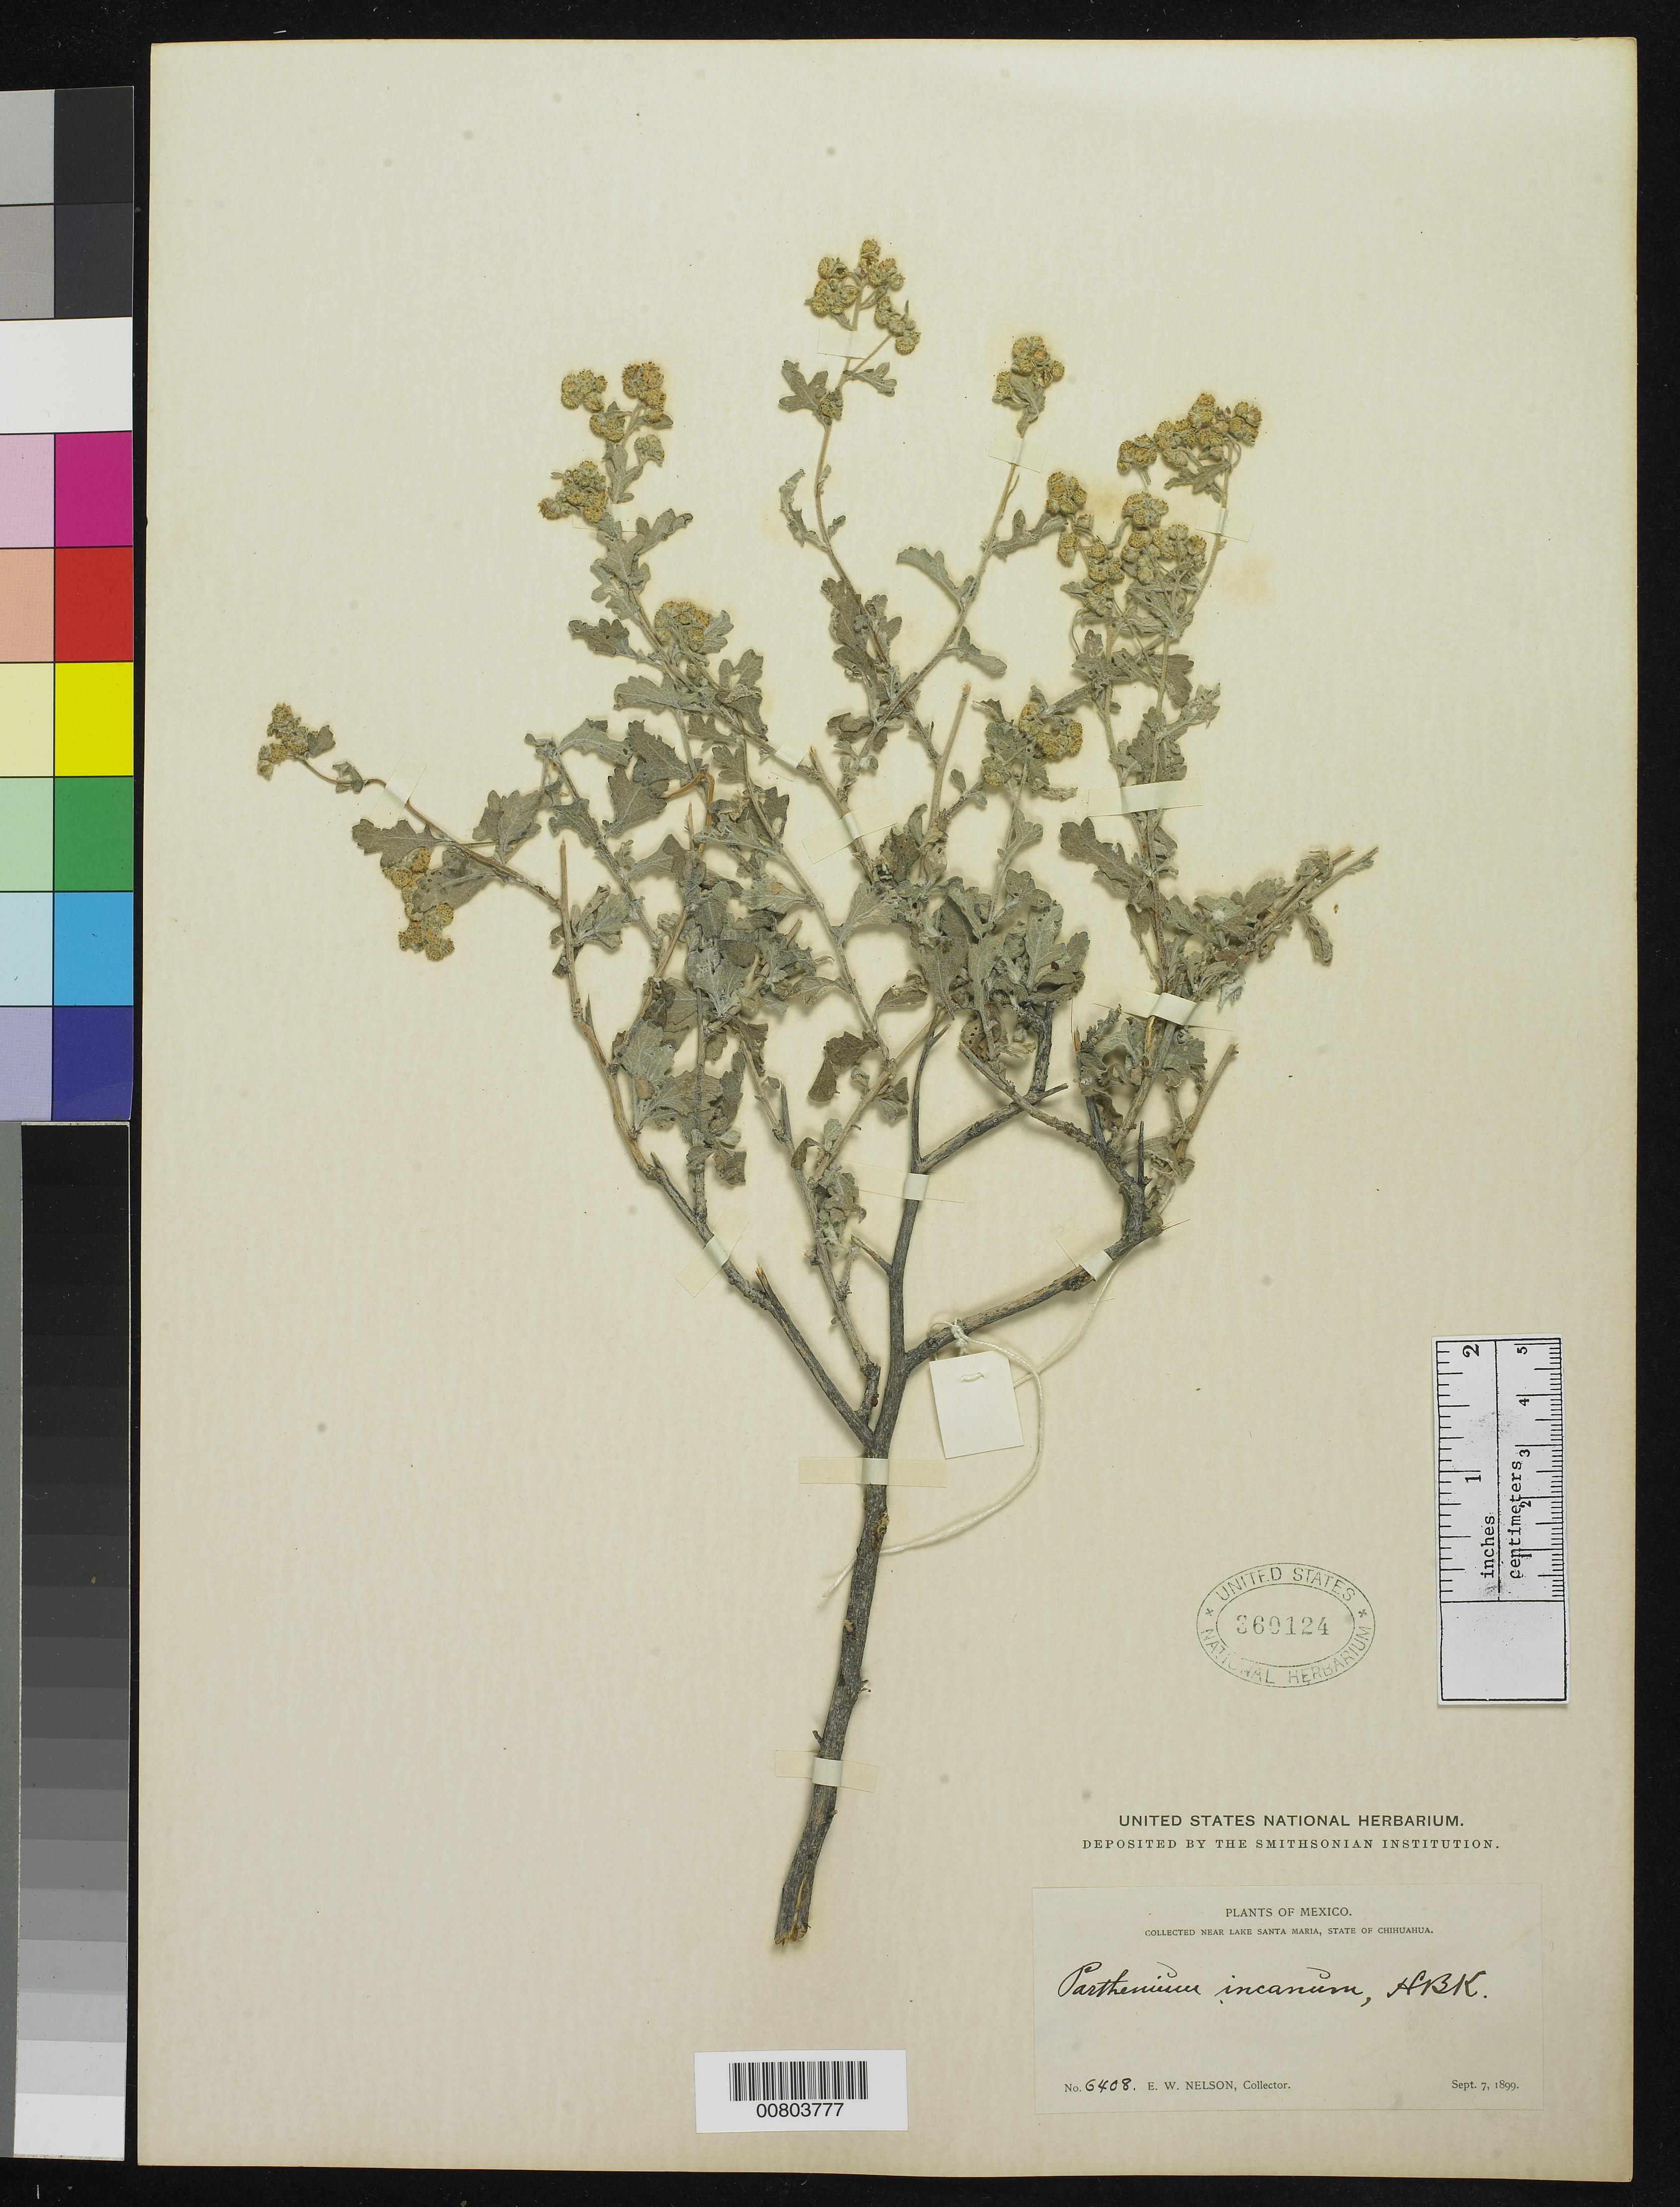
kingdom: Plantae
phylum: Tracheophyta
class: Magnoliopsida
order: Asterales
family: Asteraceae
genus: Parthenium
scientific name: Parthenium incanum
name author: Kunth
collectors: E. W. Nelson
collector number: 6408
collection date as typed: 07 Sep 1899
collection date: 1899-09-07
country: Mexico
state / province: Chihuahua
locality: Near Lake Santa Maria, Chihuahua.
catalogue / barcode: US 360124